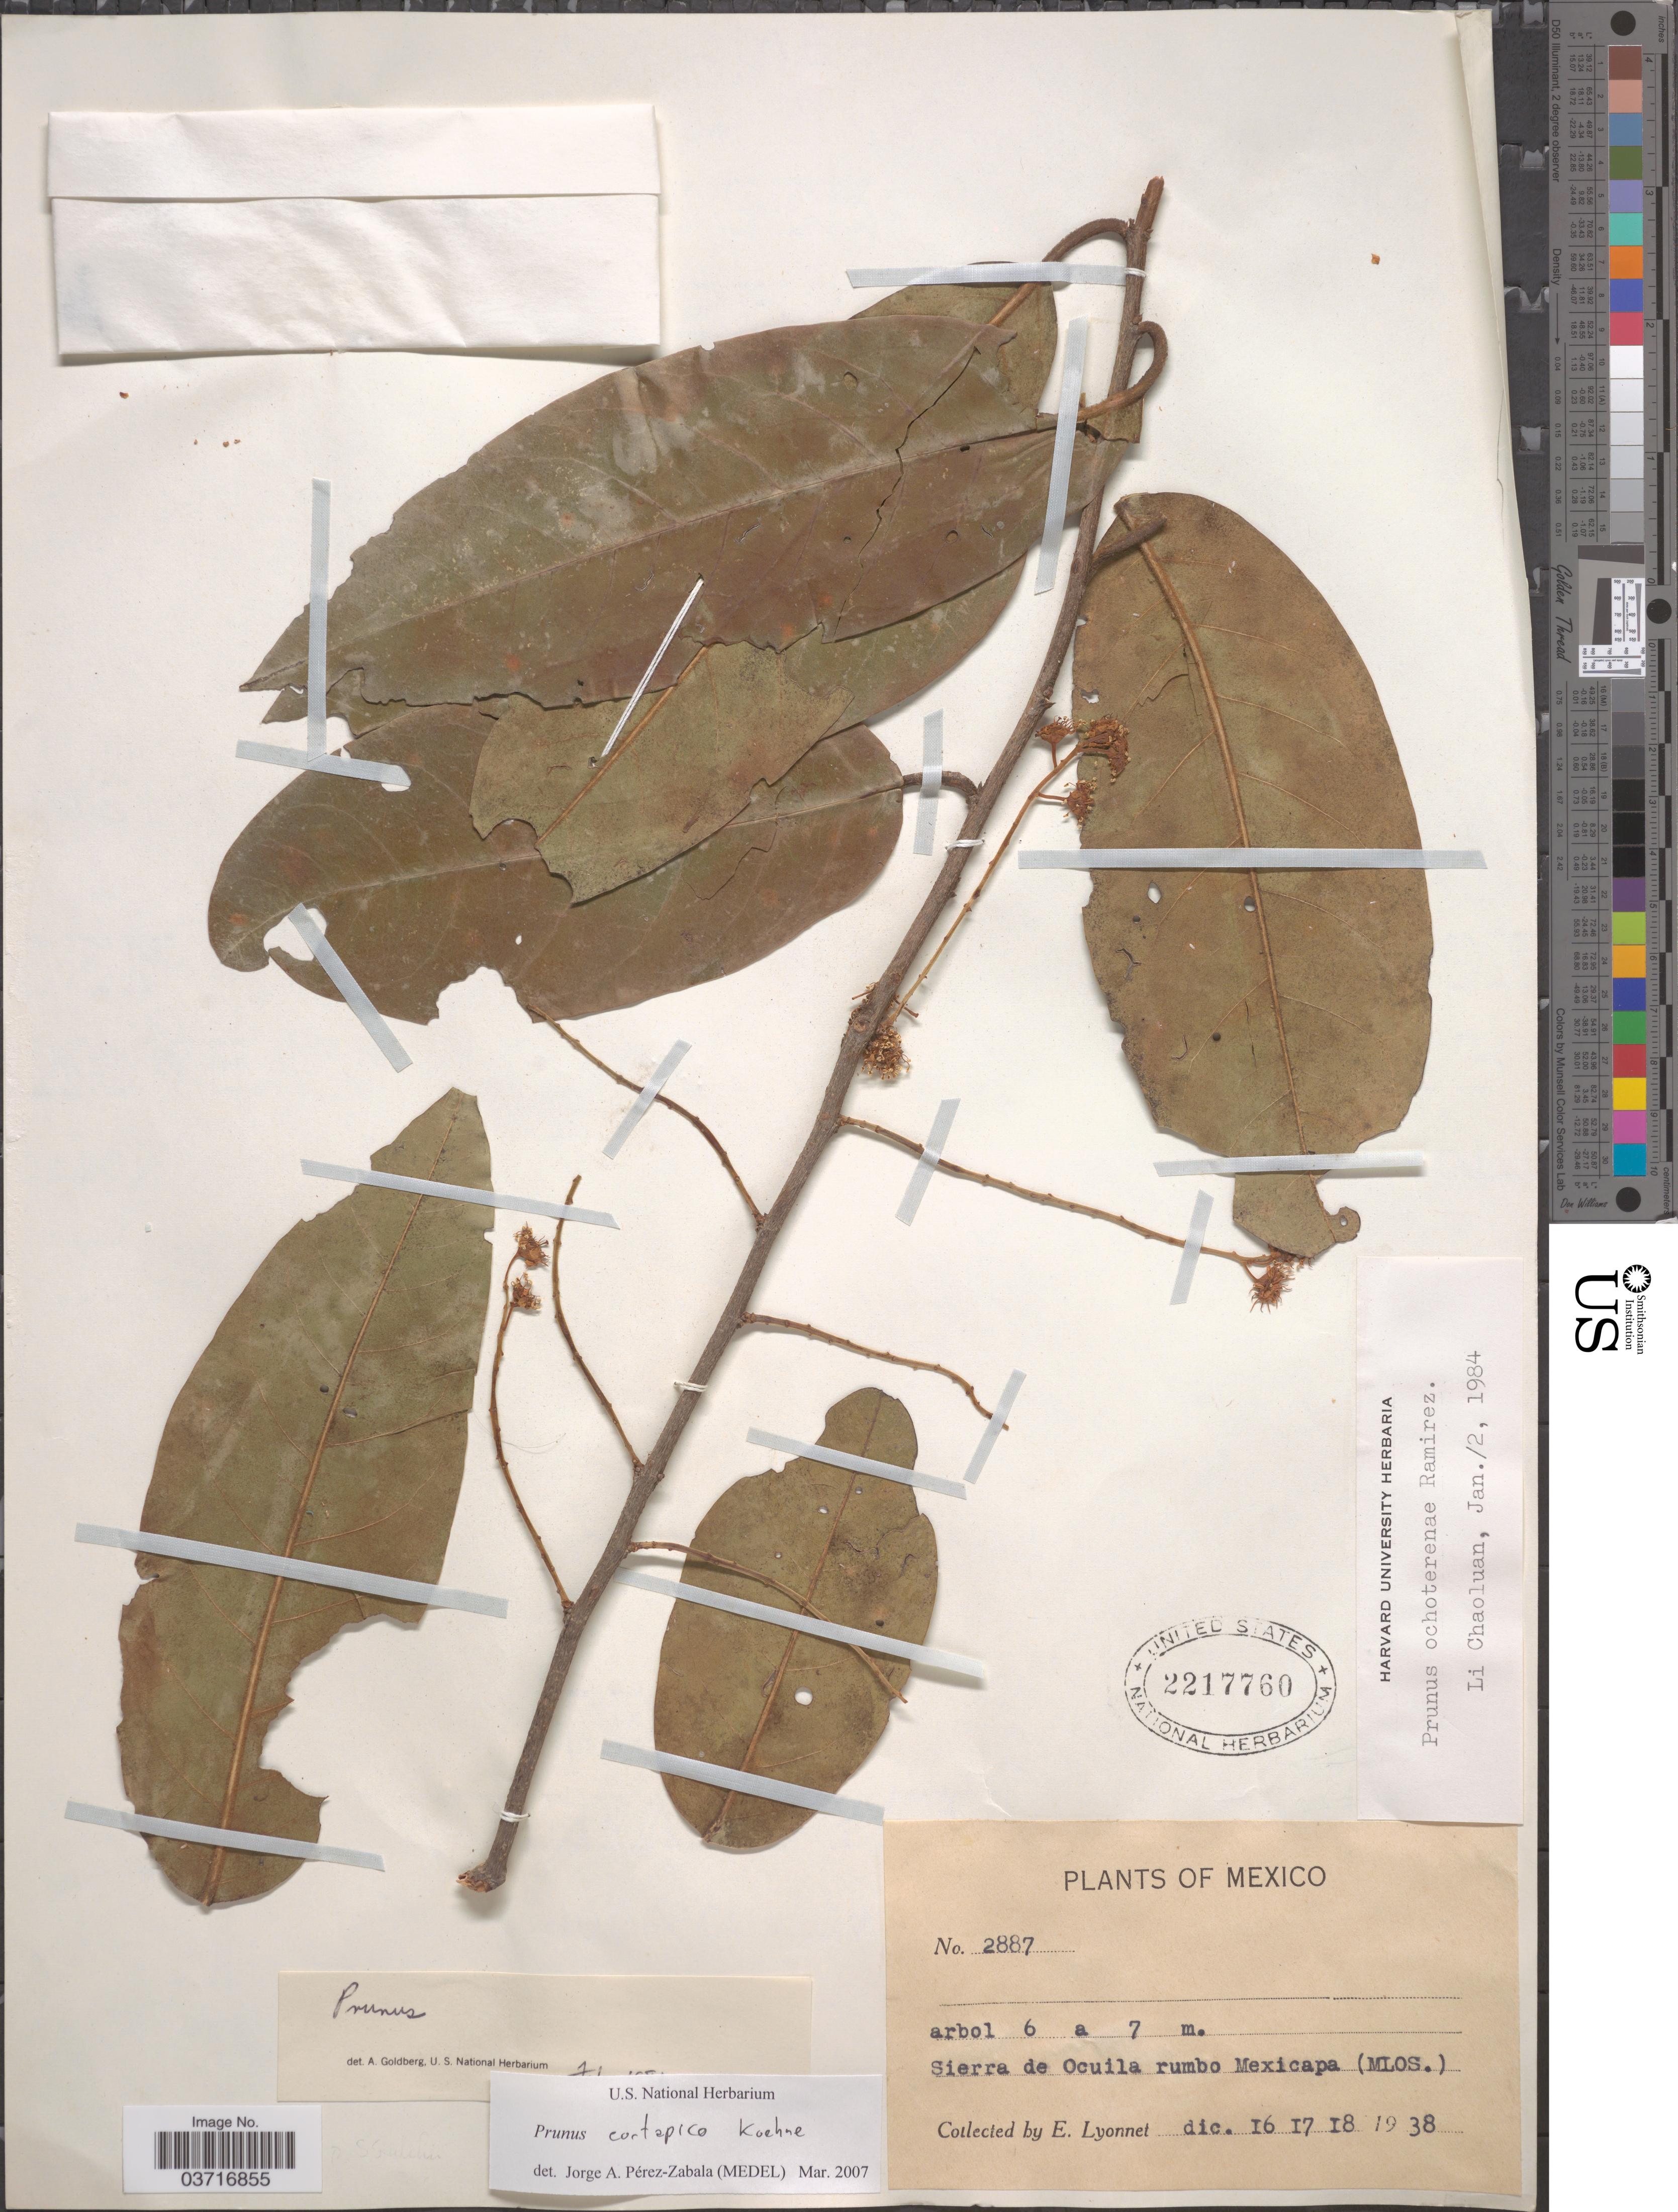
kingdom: Plantae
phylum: Tracheophyta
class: Magnoliopsida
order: Rosales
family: Rosaceae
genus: Prunus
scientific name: Prunus cortapico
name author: Kerber ex Koehne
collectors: E. Lyonnet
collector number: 2887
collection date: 1938-12-16/1938-12-18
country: Mexico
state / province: Morelos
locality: Sierra de Ocuila rumbo Mexicapa (Mlos.)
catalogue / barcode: US 2217760